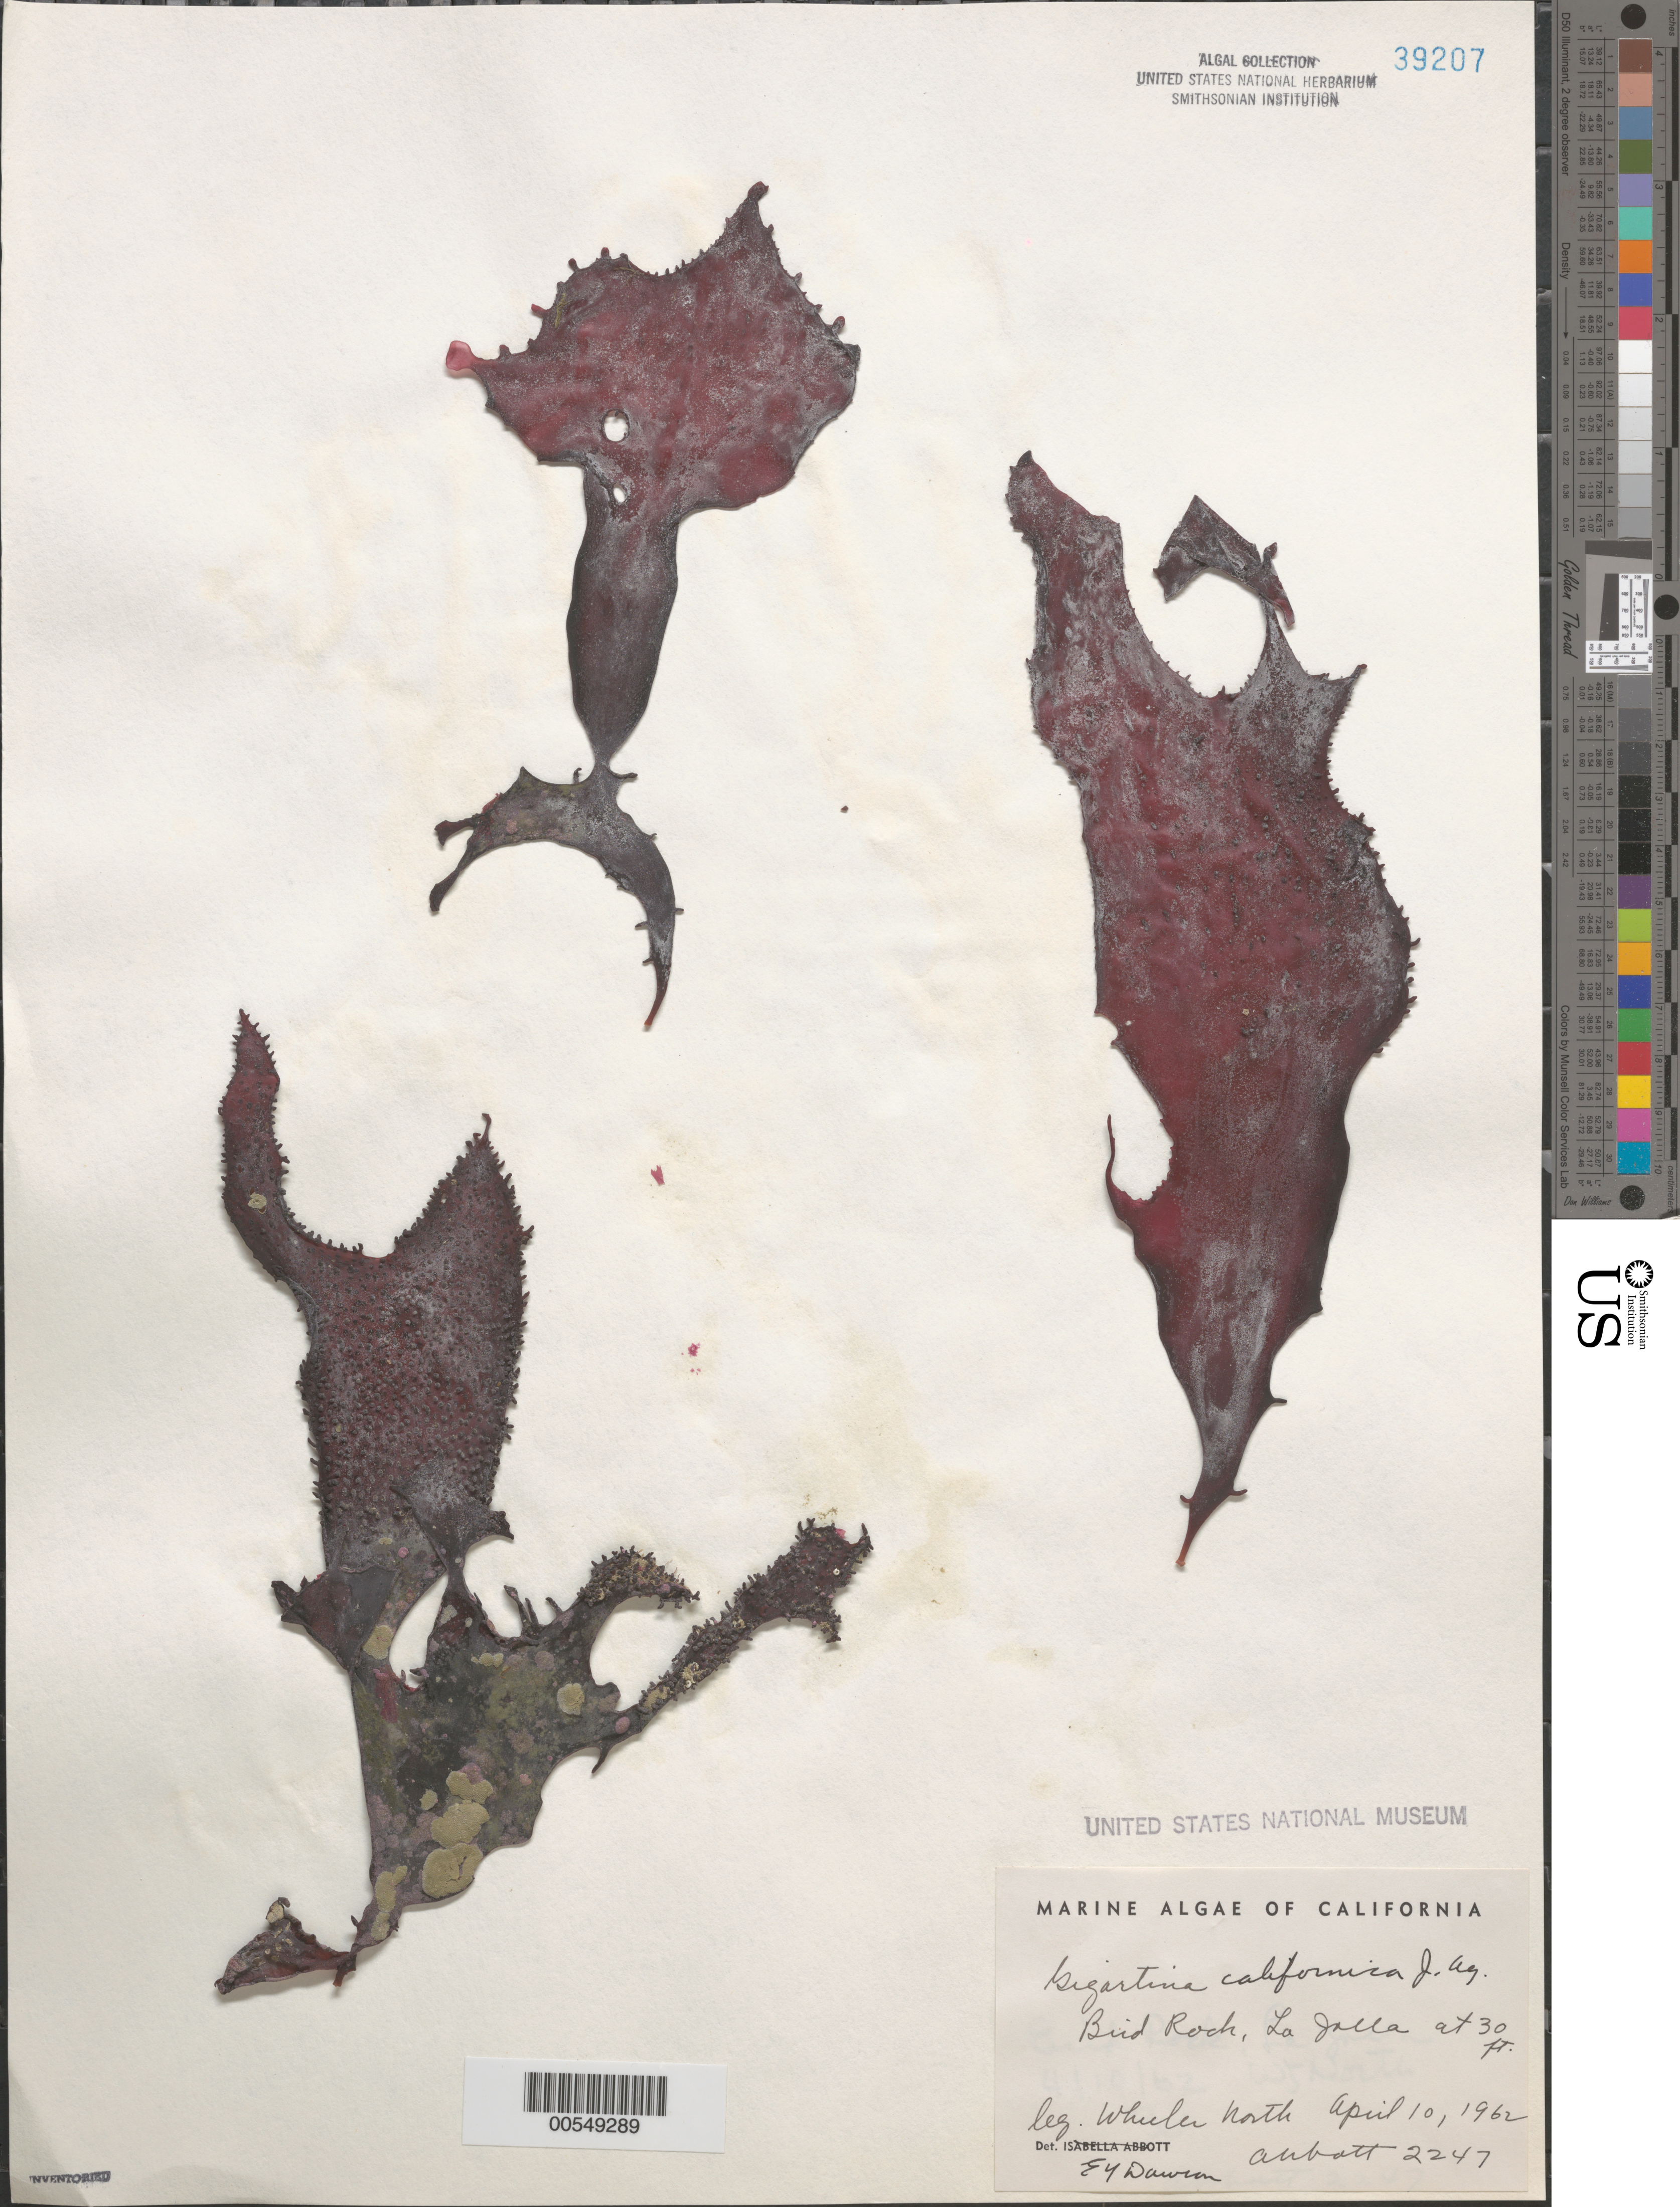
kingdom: Plantae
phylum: Rhodophyta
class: Florideophyceae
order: Gigartinales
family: Gigartinaceae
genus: Chondracanthus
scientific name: Chondracanthus corymbiferus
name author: (Kütz.) Guiry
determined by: Algae name updating Project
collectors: W. North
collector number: IAA 2247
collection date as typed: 10 Apr 1962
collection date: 1962-04-10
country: United States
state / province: California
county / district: San Diego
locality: Bird Rock, La Jolla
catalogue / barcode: US 39207